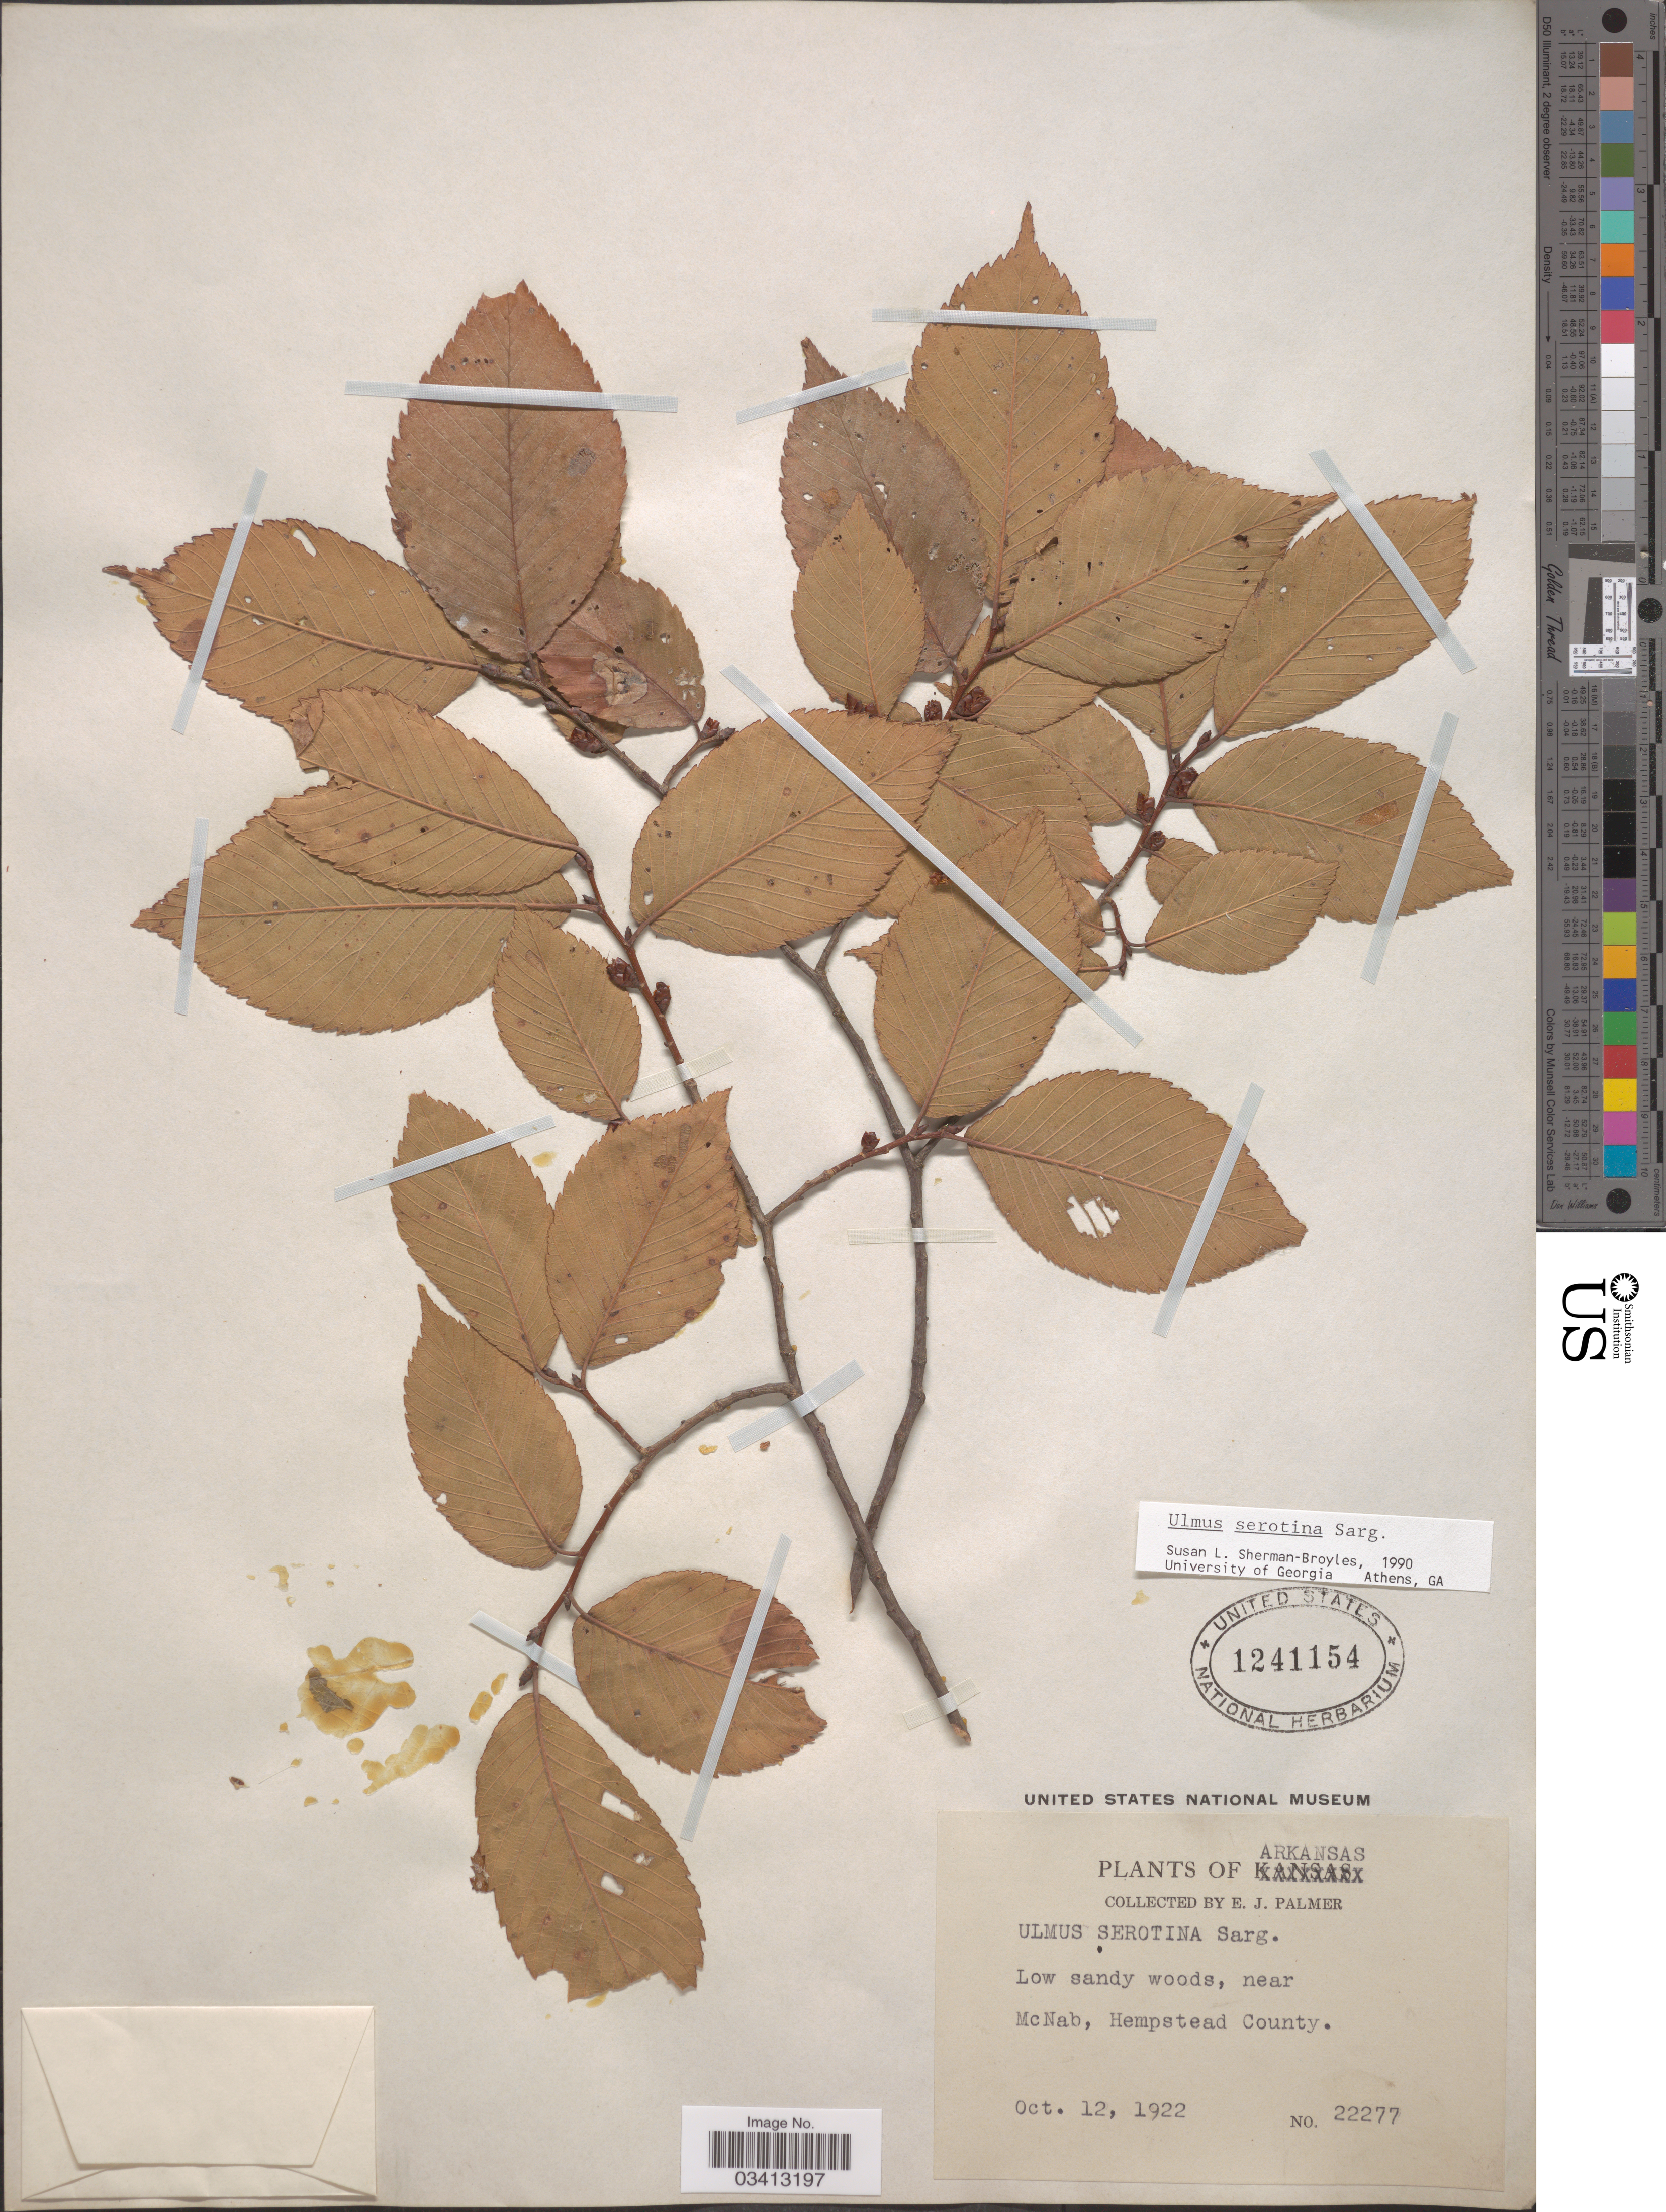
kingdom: Plantae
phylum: Tracheophyta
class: Magnoliopsida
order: Rosales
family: Ulmaceae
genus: Ulmus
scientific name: Ulmus serotina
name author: Sarg.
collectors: E. J. Palmer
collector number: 22277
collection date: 1922-10-12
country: United States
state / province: Arkansas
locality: Near McNab, Hempstead County.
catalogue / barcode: US 1241154